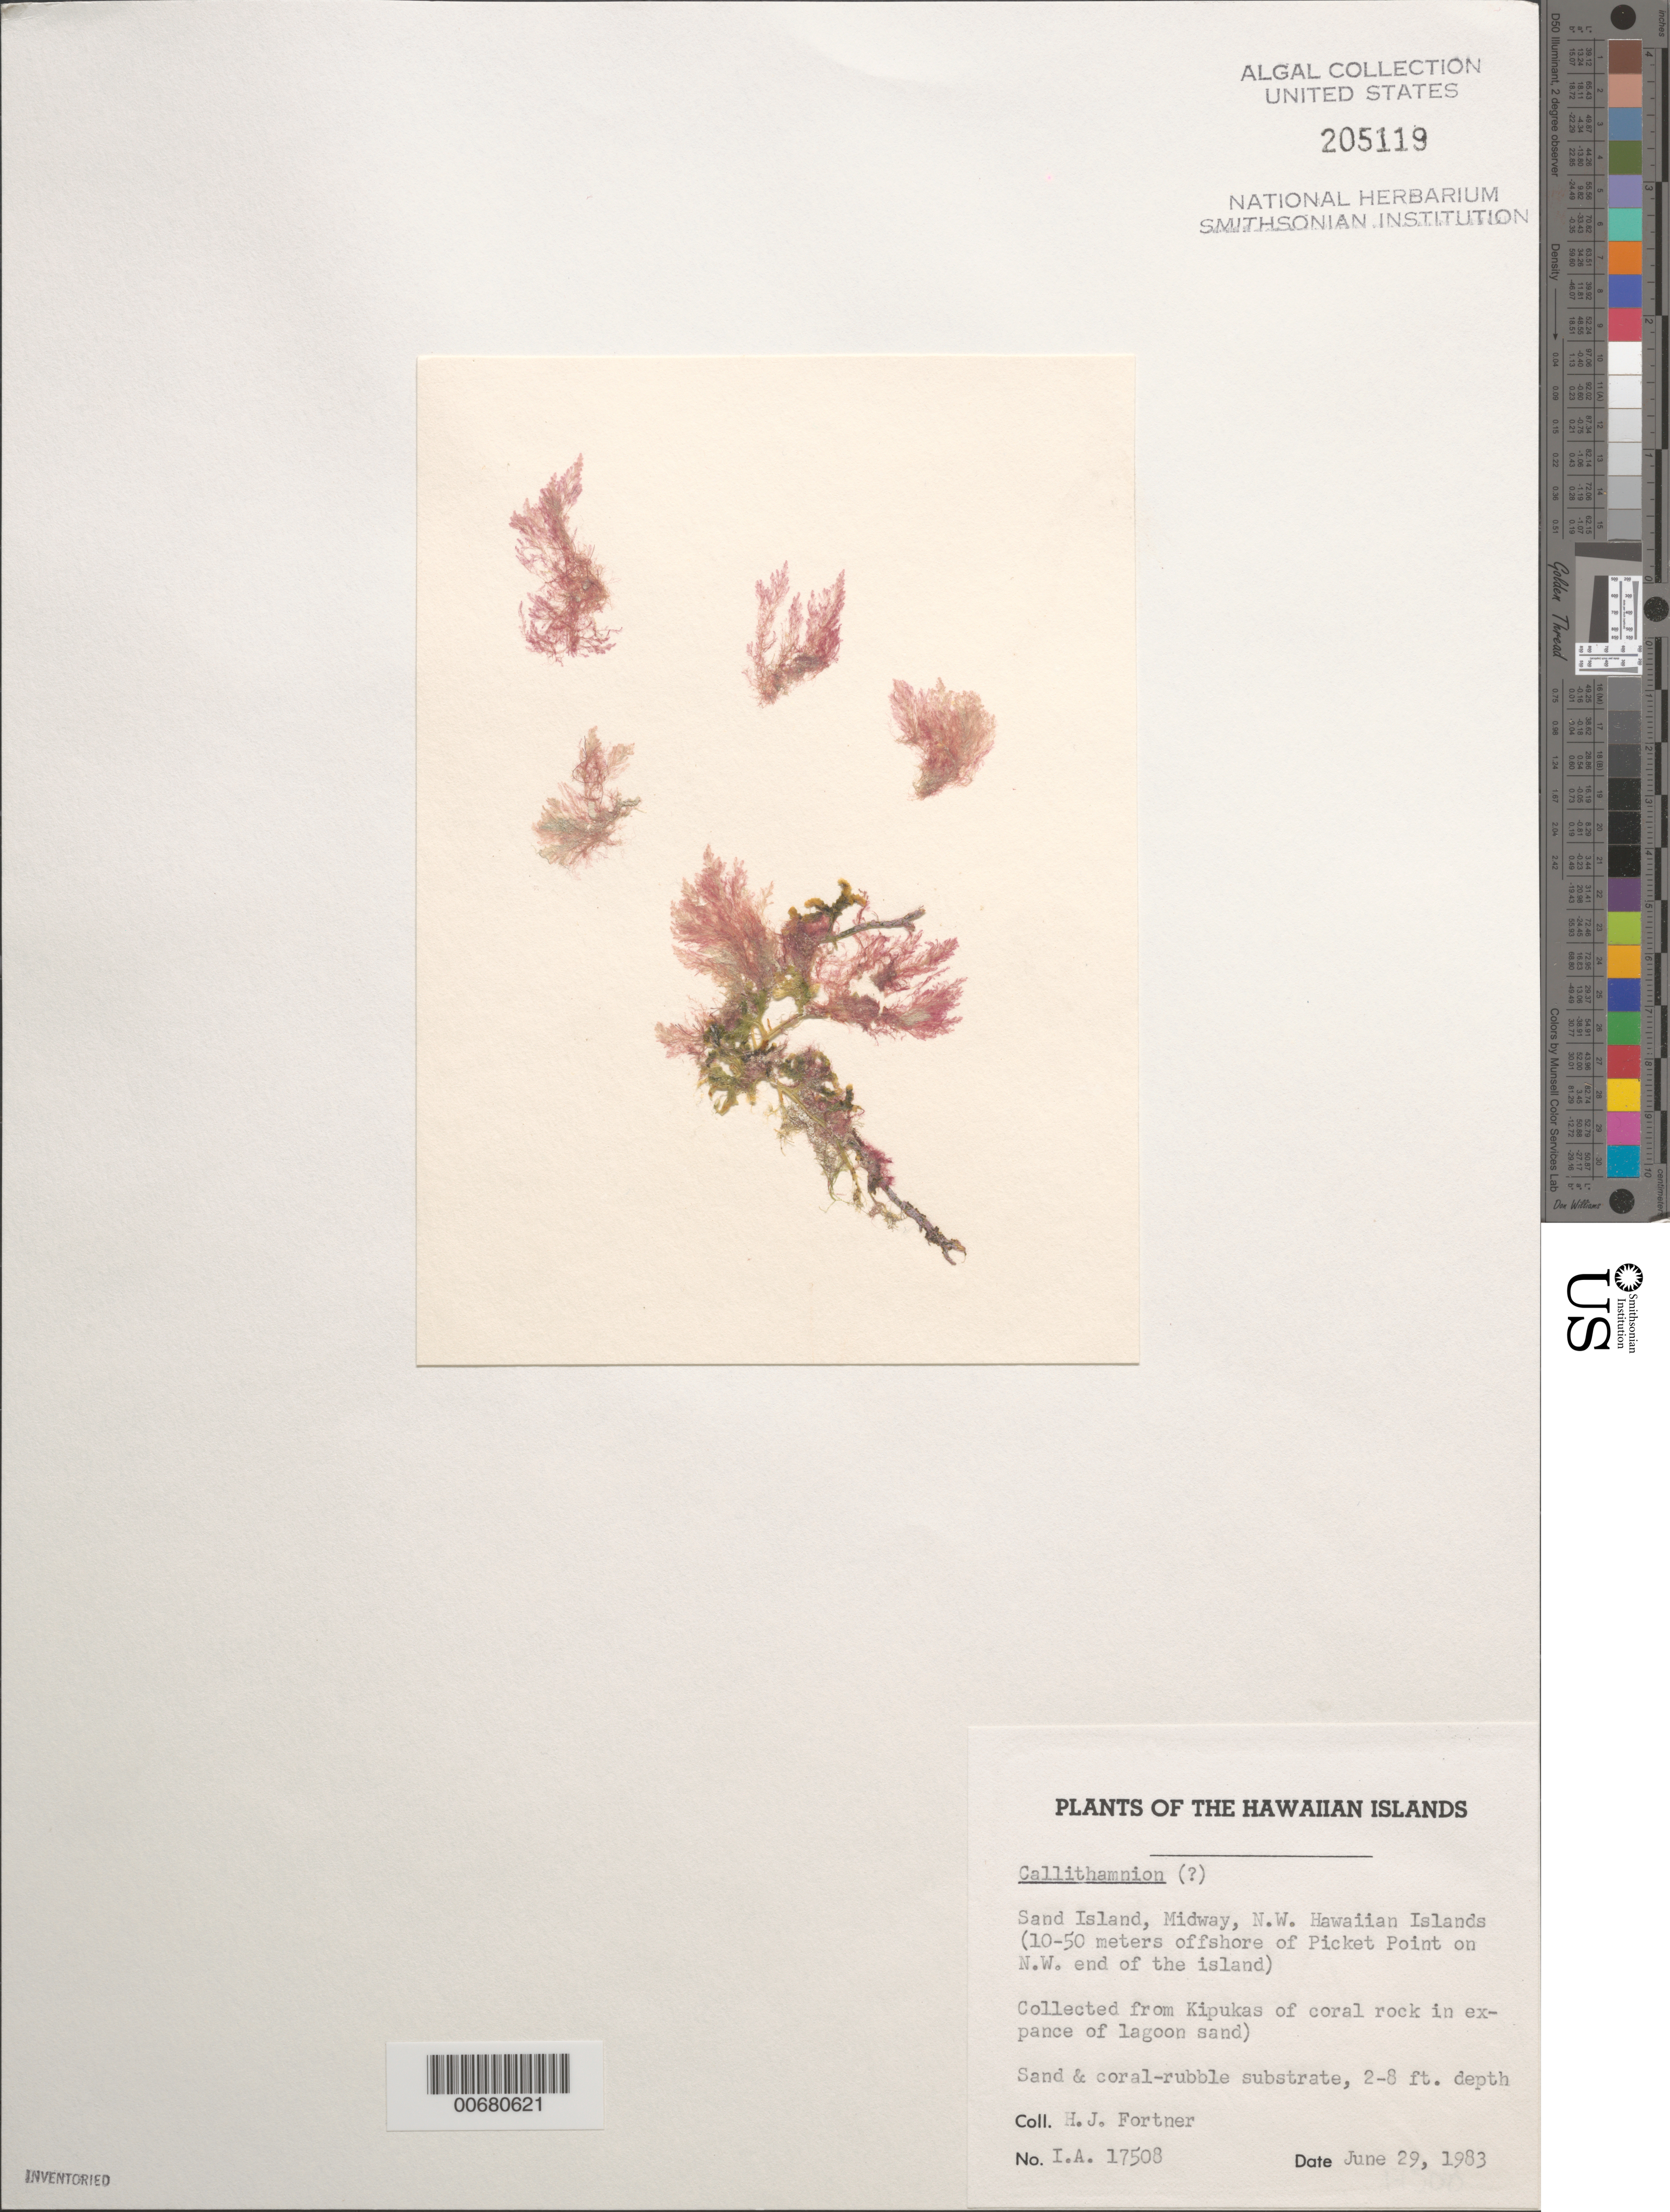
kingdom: Plantae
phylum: Rhodophyta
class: Florideophyceae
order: Ceramiales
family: Callithamniaceae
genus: Callithamnion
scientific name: Callithamnion sp.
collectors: H. Fortner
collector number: IAA 17508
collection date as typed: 29 Jun 1983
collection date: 1983-06-29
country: U.S. Administered Pacific Islands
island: Midway Atoll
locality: Off Picket Point. Sand Islet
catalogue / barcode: US 205119